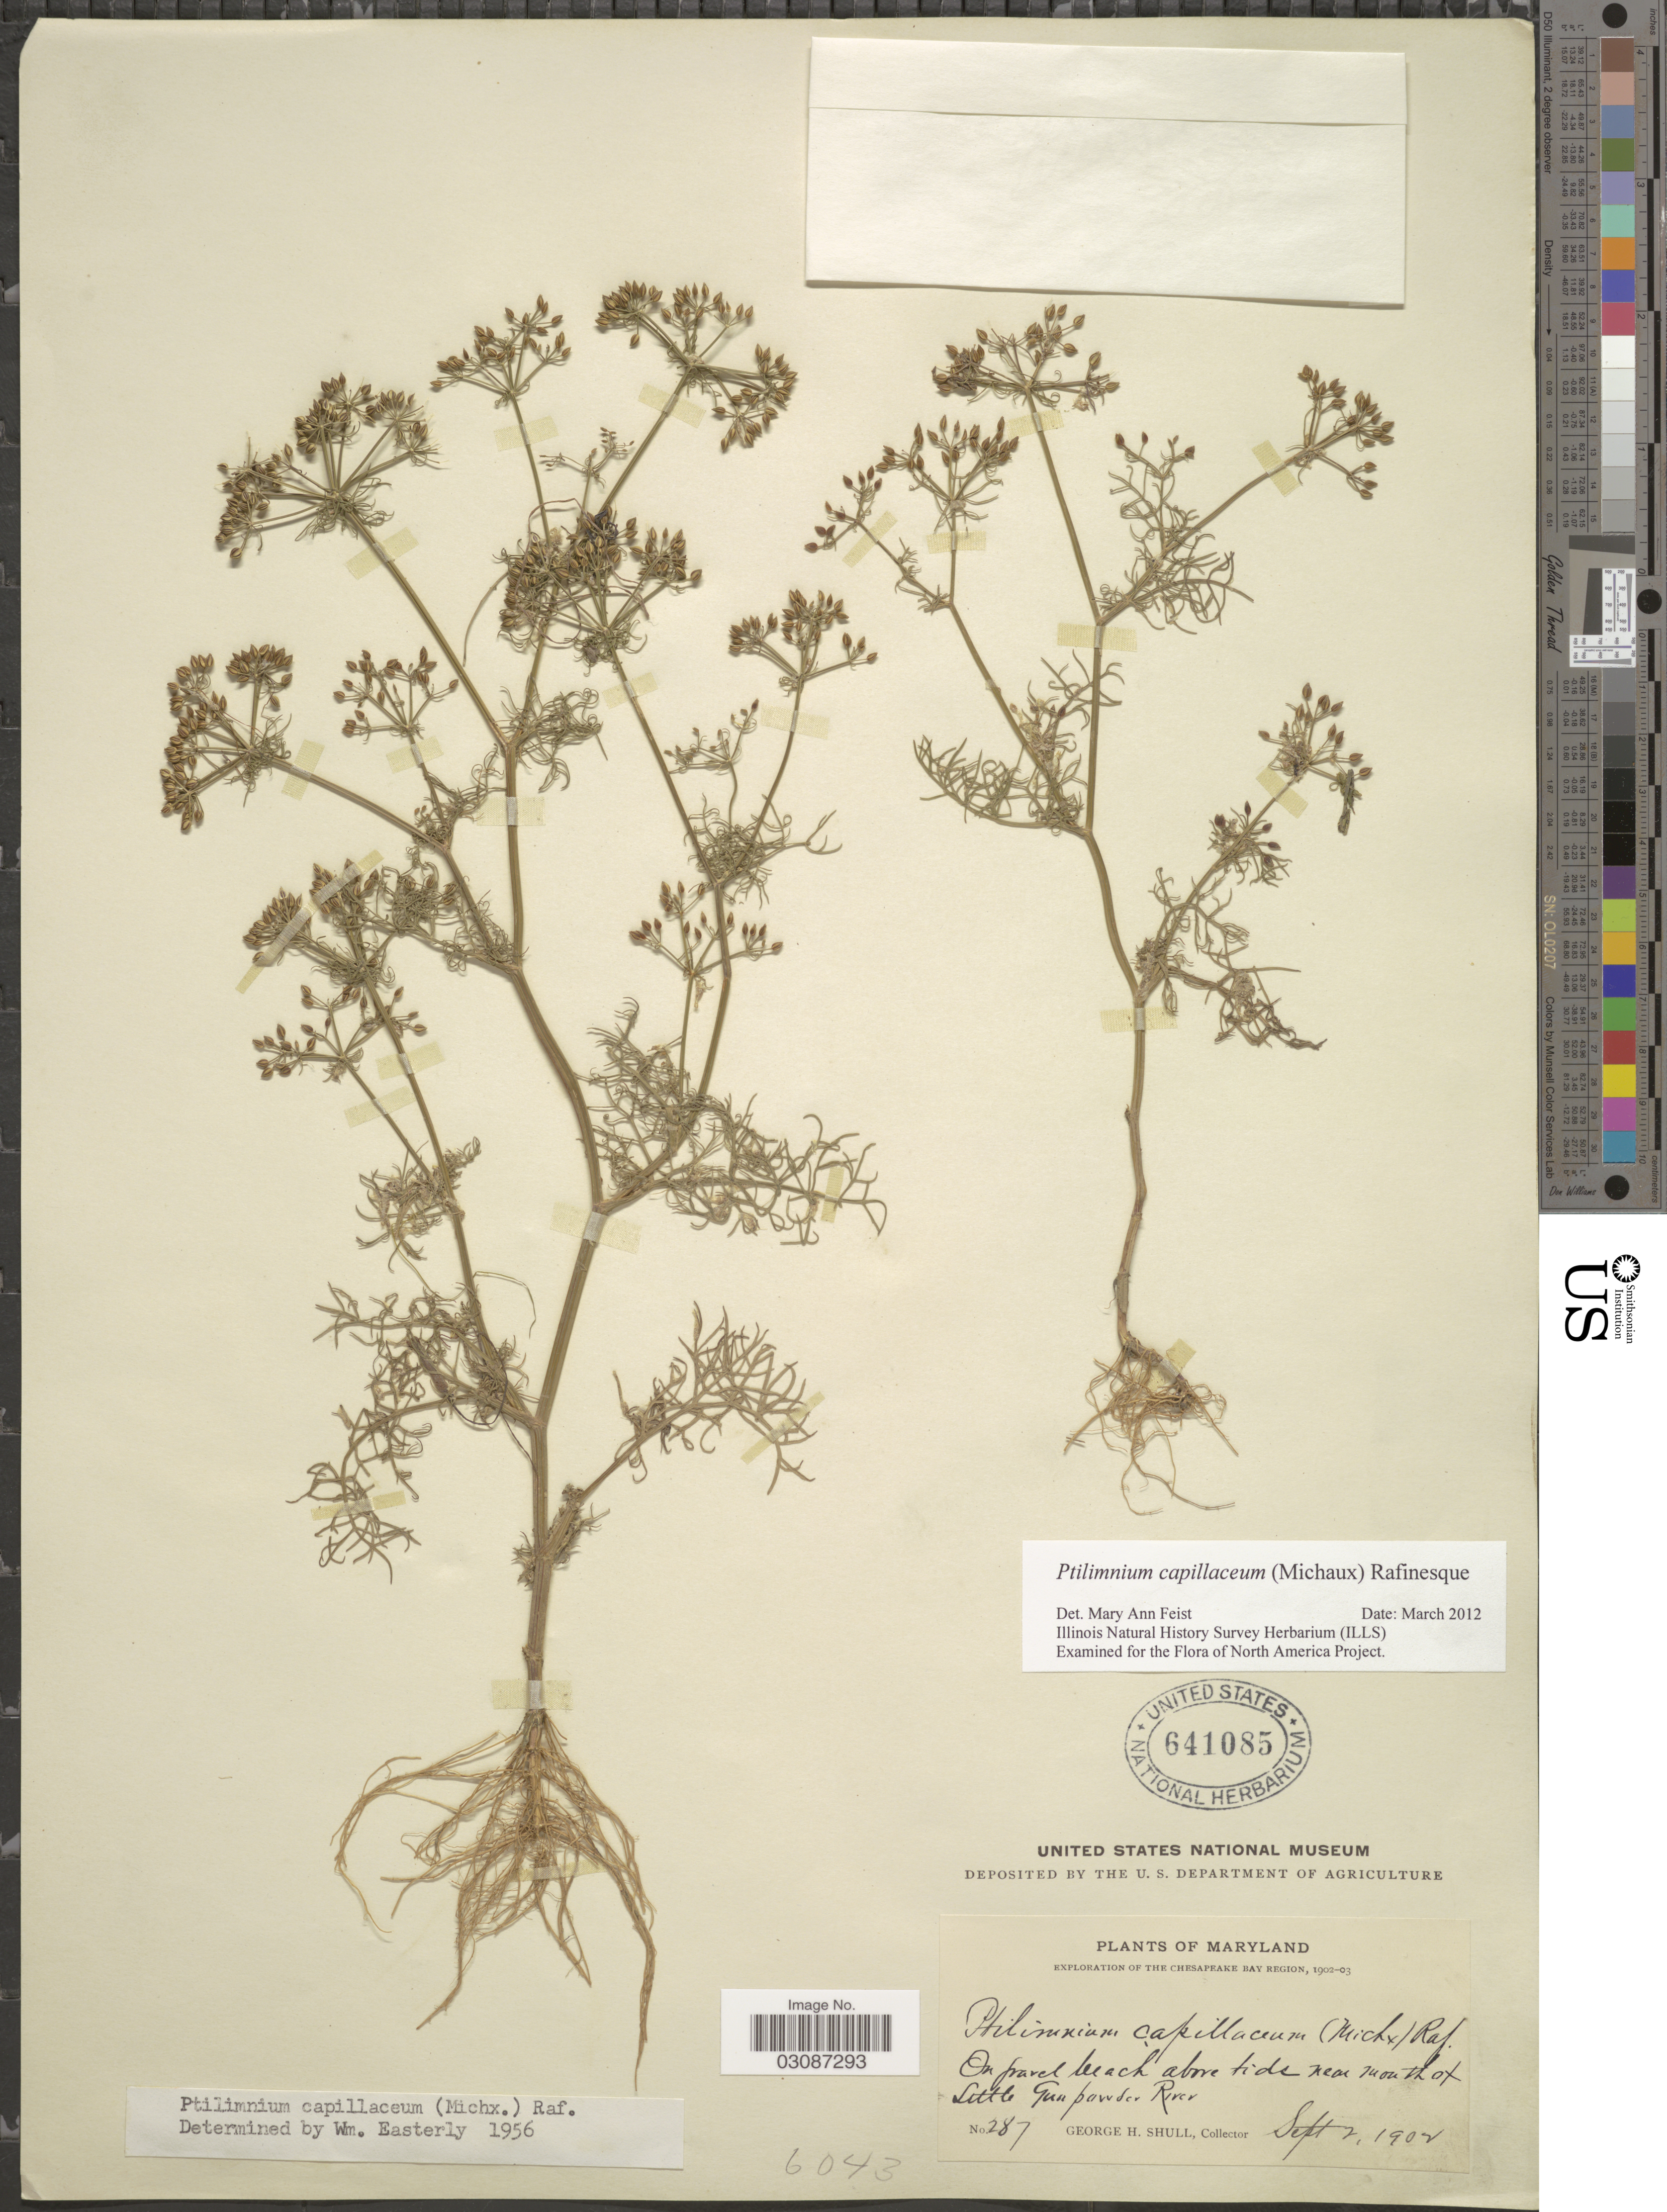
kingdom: Plantae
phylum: Tracheophyta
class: Magnoliopsida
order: Apiales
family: Apiaceae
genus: Ptilimnium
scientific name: Ptilimnium capillaceum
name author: (Michx.) Raf.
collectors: G. H. Shull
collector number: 287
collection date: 1902-09-02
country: United States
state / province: Maryland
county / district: Baltimore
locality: The Chesapeake Bay Region. On gravel beach above tide near mouth of Little Gun Powder River.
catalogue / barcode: US 641085